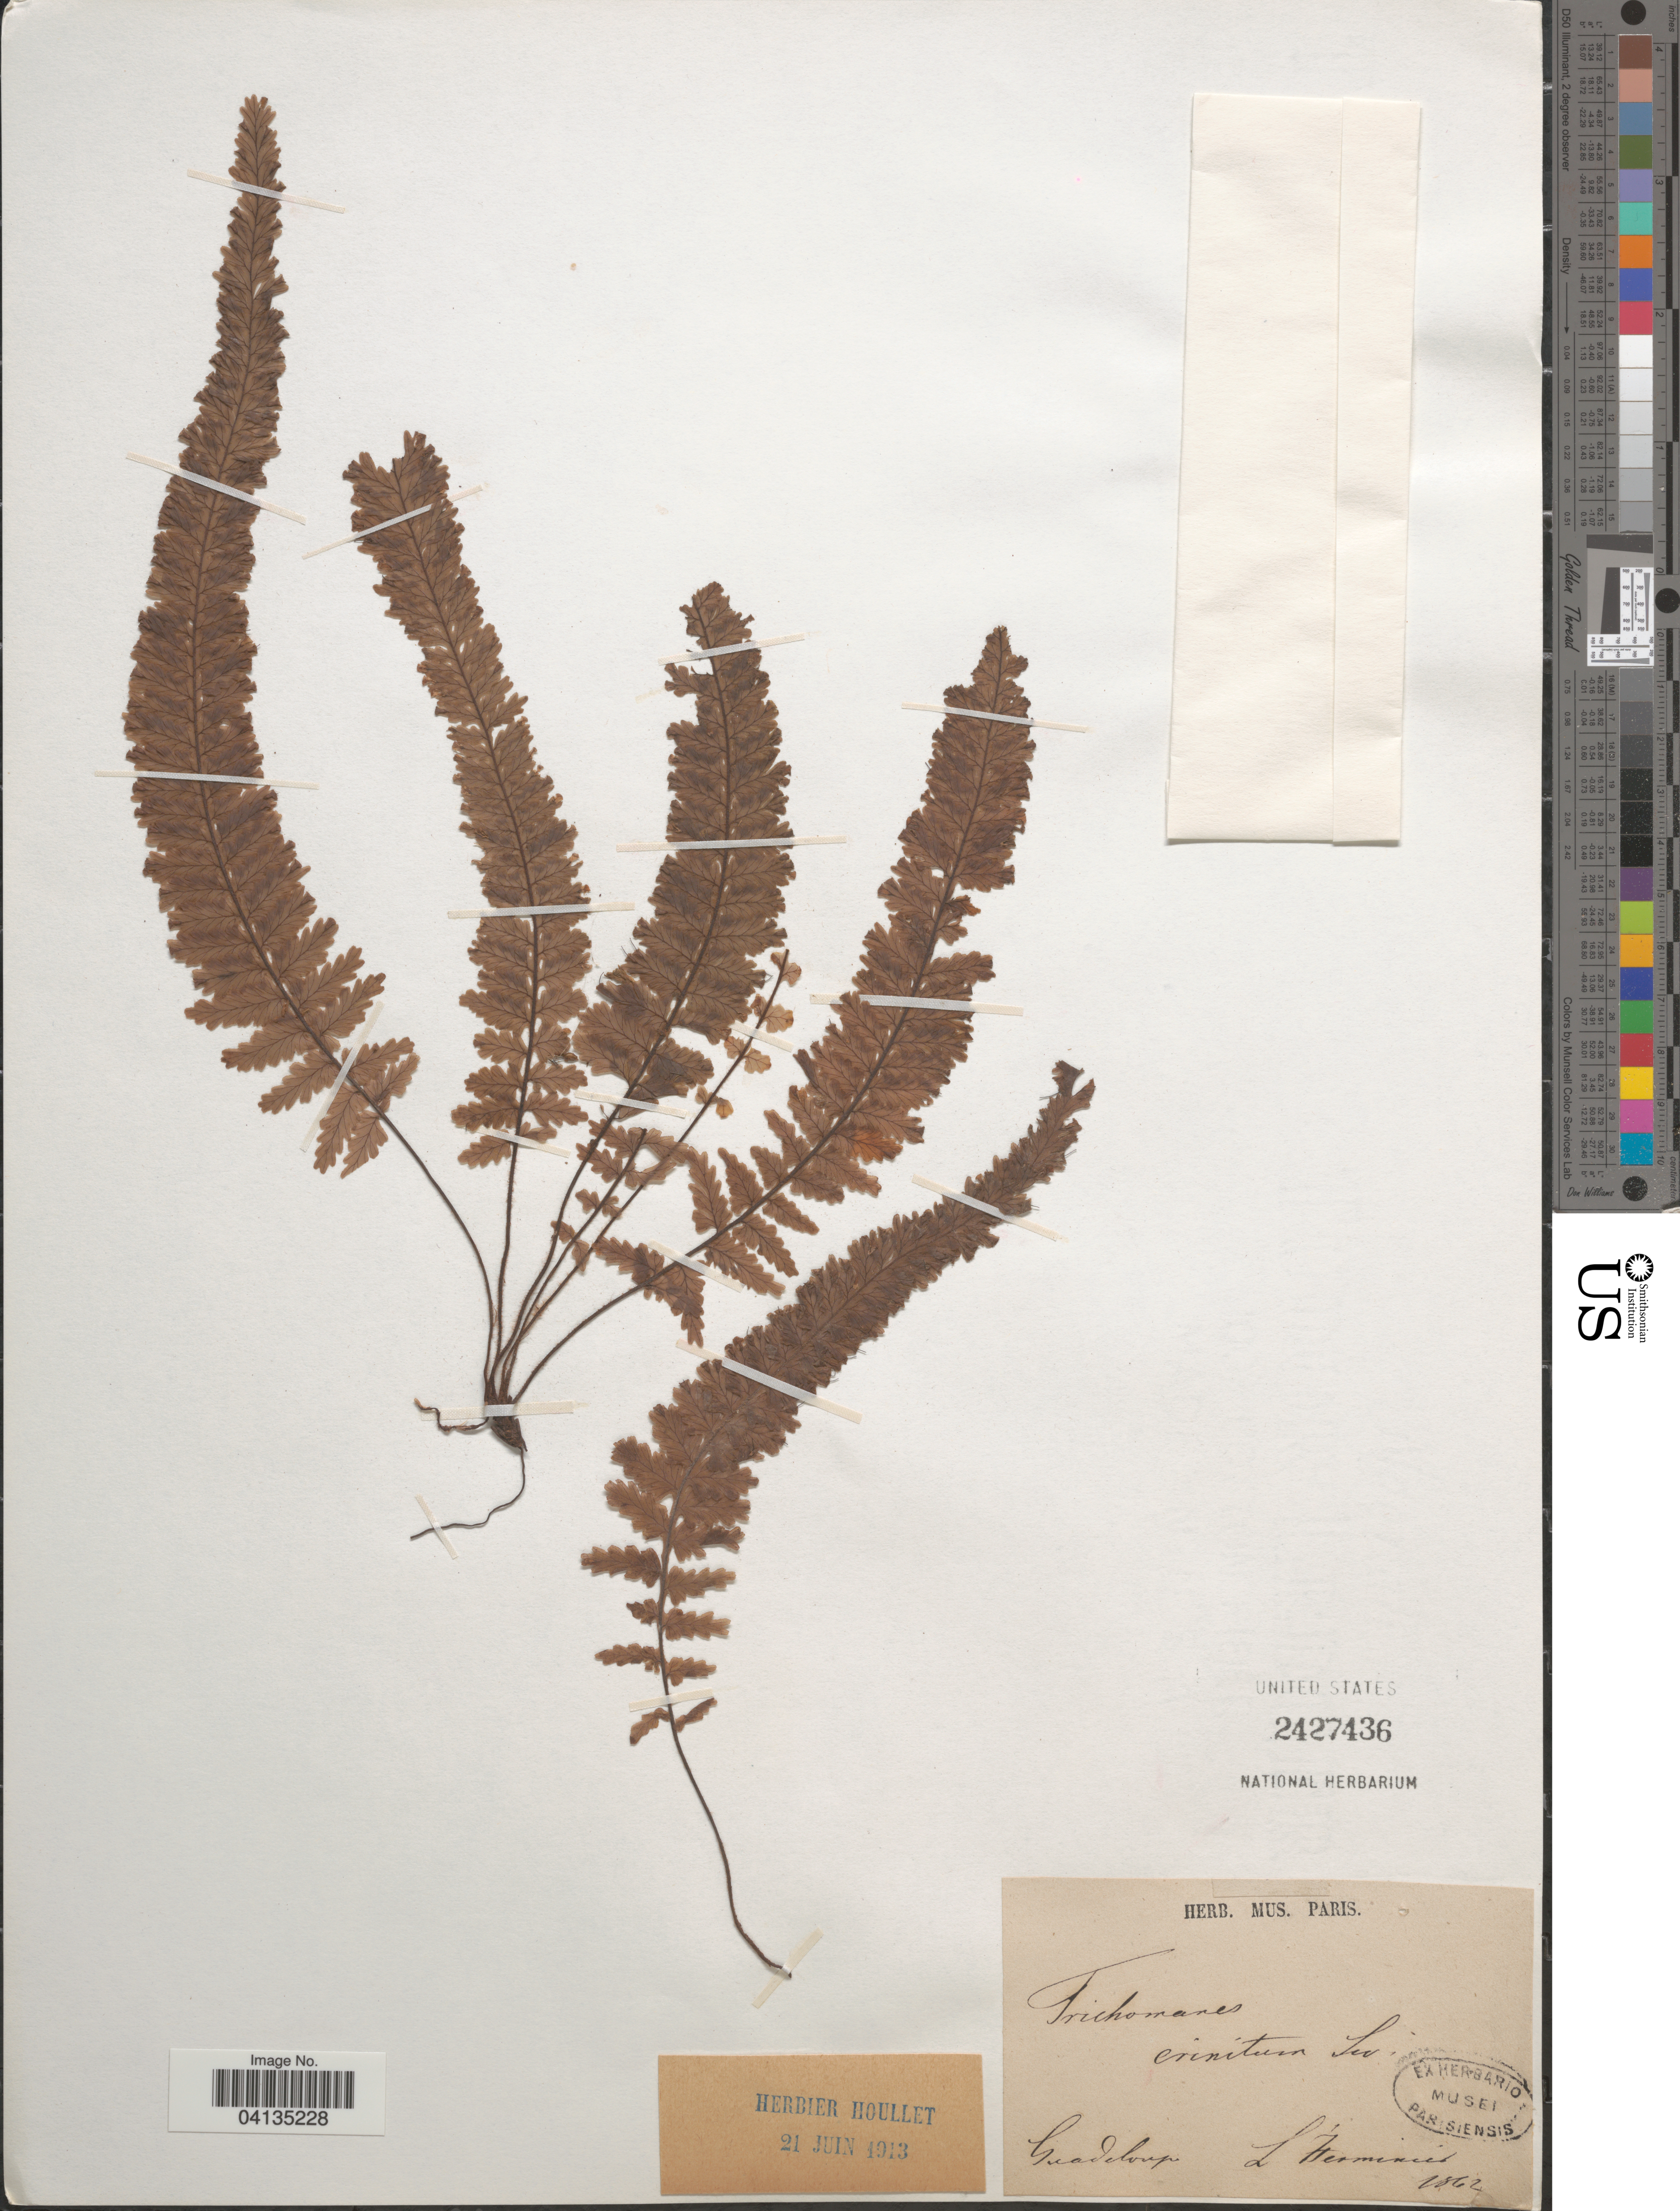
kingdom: Plantae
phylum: Tracheophyta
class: Polypodiopsida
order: Hymenophyllales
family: Hymenophyllaceae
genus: Trichomanes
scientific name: Trichomanes crinitum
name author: Sw.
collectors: L' Herminier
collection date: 1862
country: Guadeloupe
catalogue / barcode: US 2427436